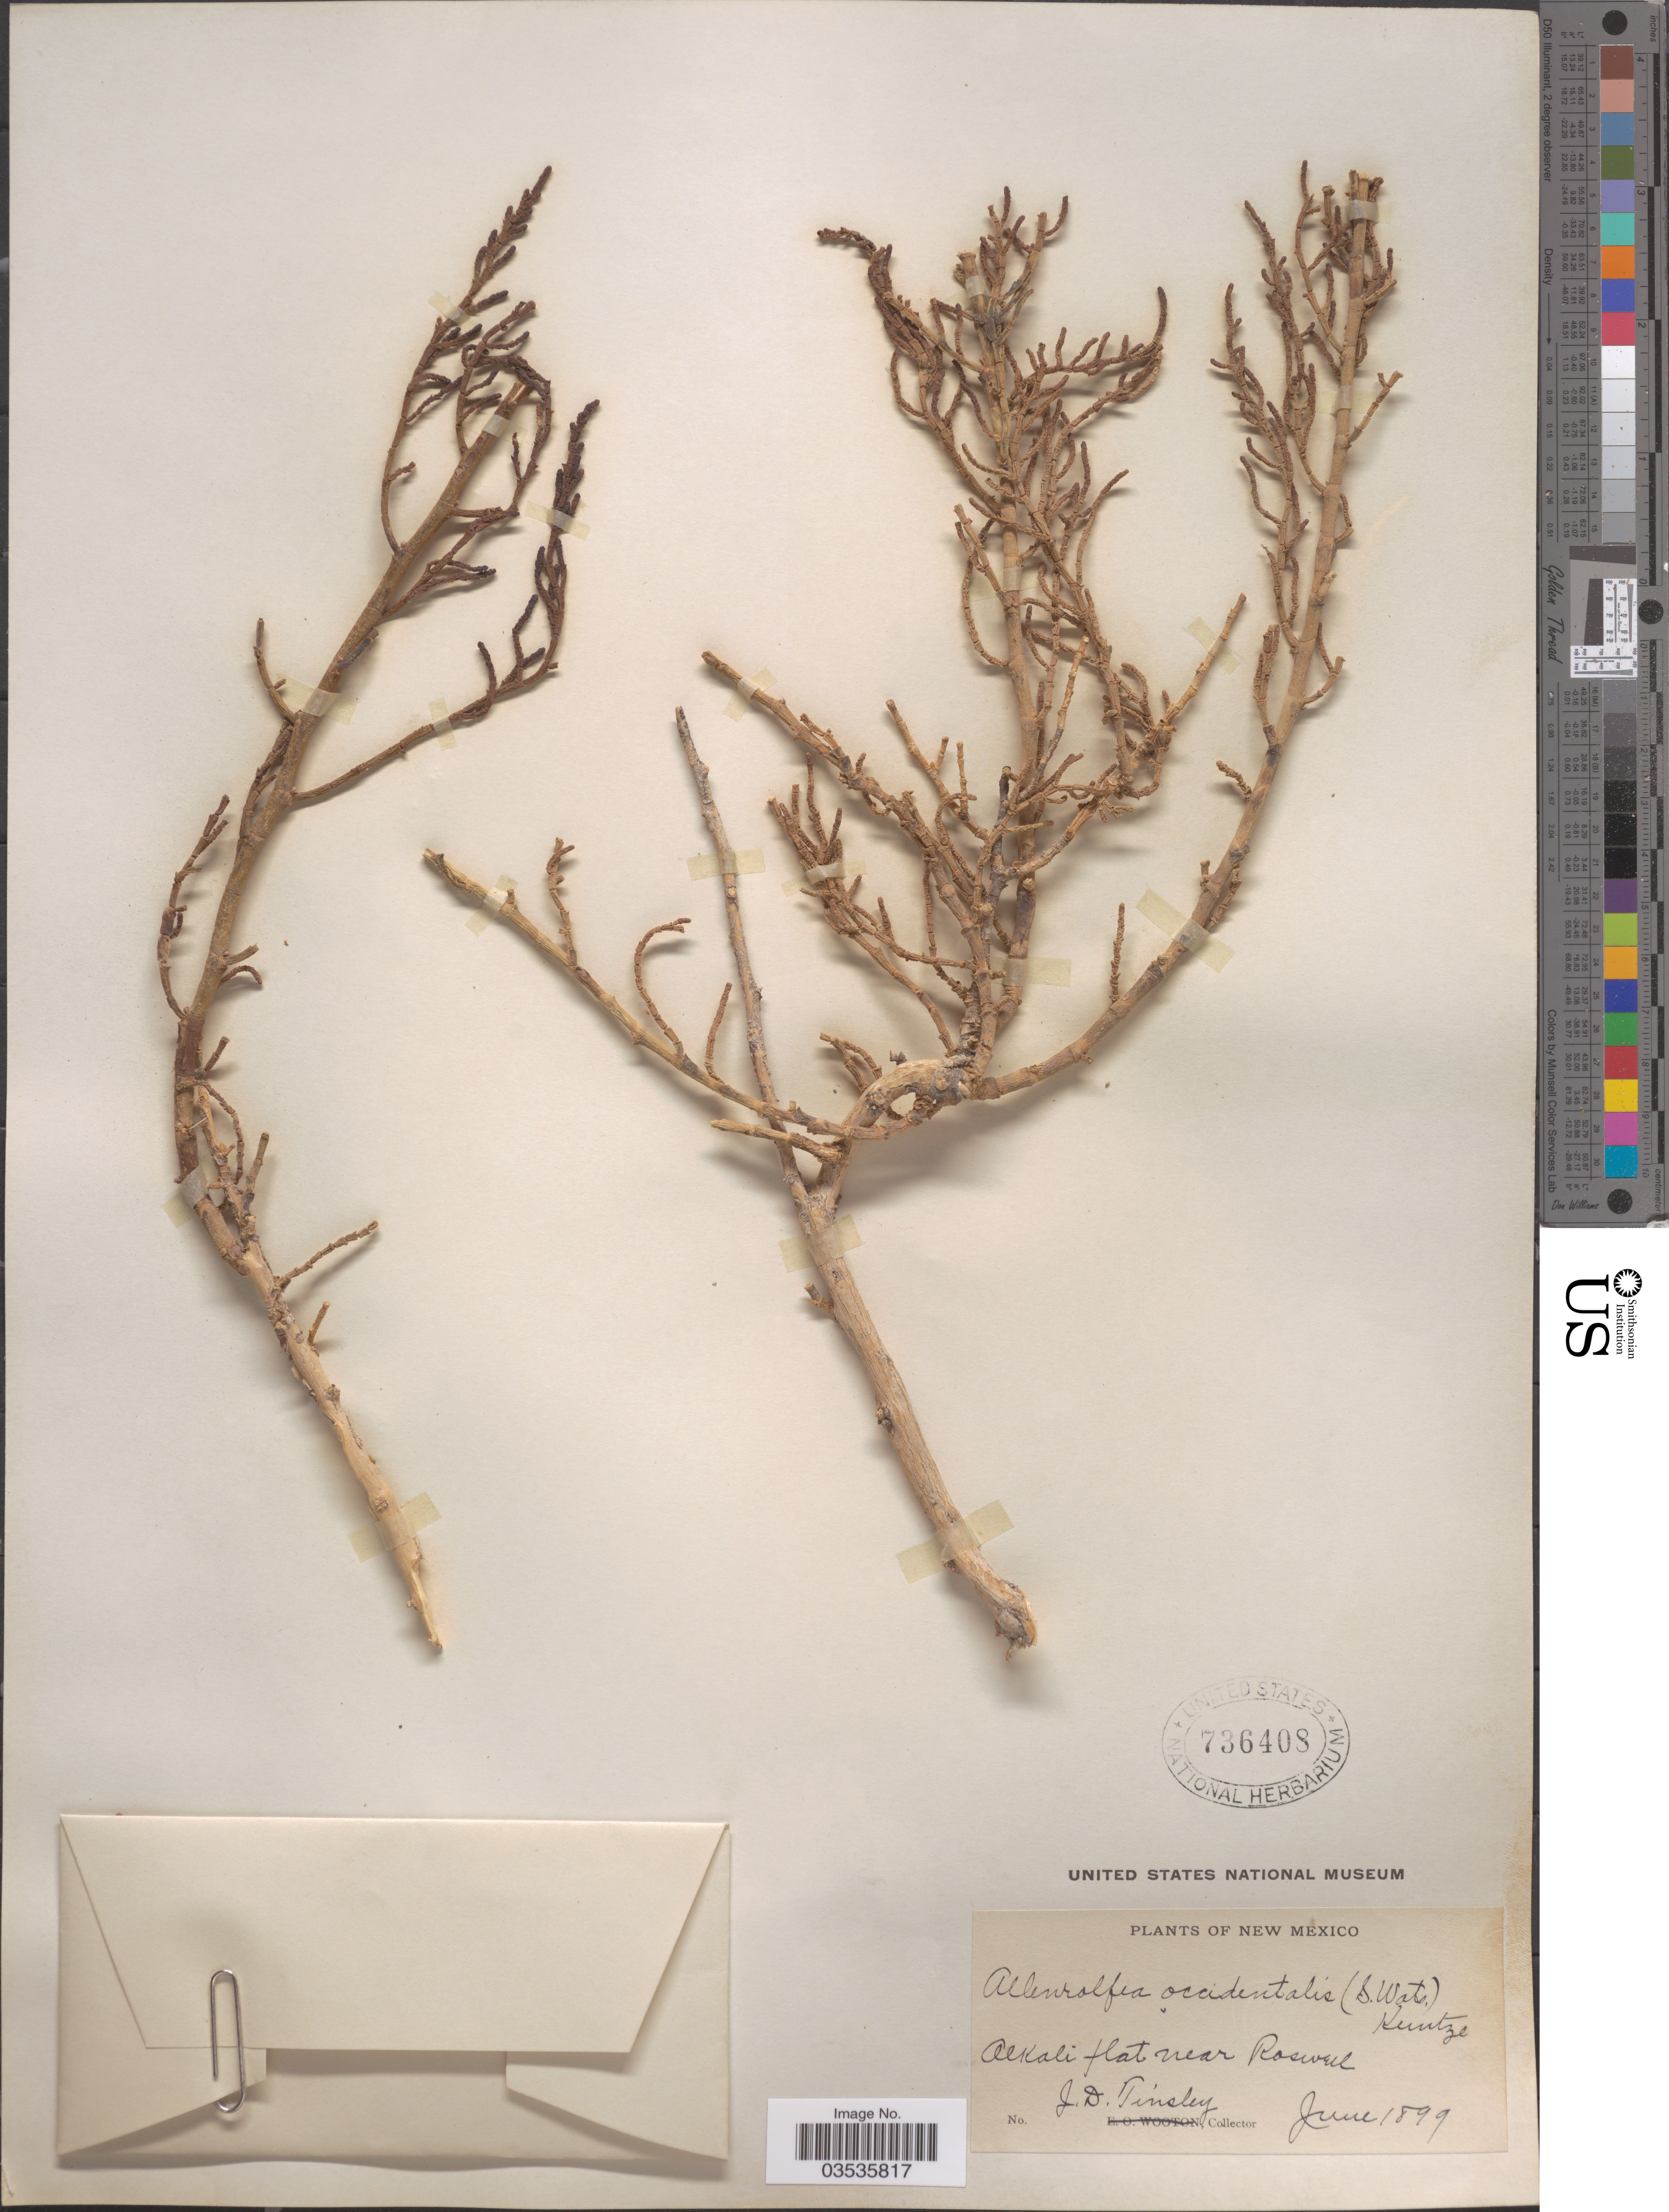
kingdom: Plantae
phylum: Tracheophyta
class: Magnoliopsida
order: Caryophyllales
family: Amaranthaceae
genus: Allenrolfea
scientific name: Allenrolfea occidentalis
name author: (S. Watson) Kuntze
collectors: J. Tinsley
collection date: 1899-06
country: United States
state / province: New Mexico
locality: Alkali flat near Roswell.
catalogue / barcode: US 736408